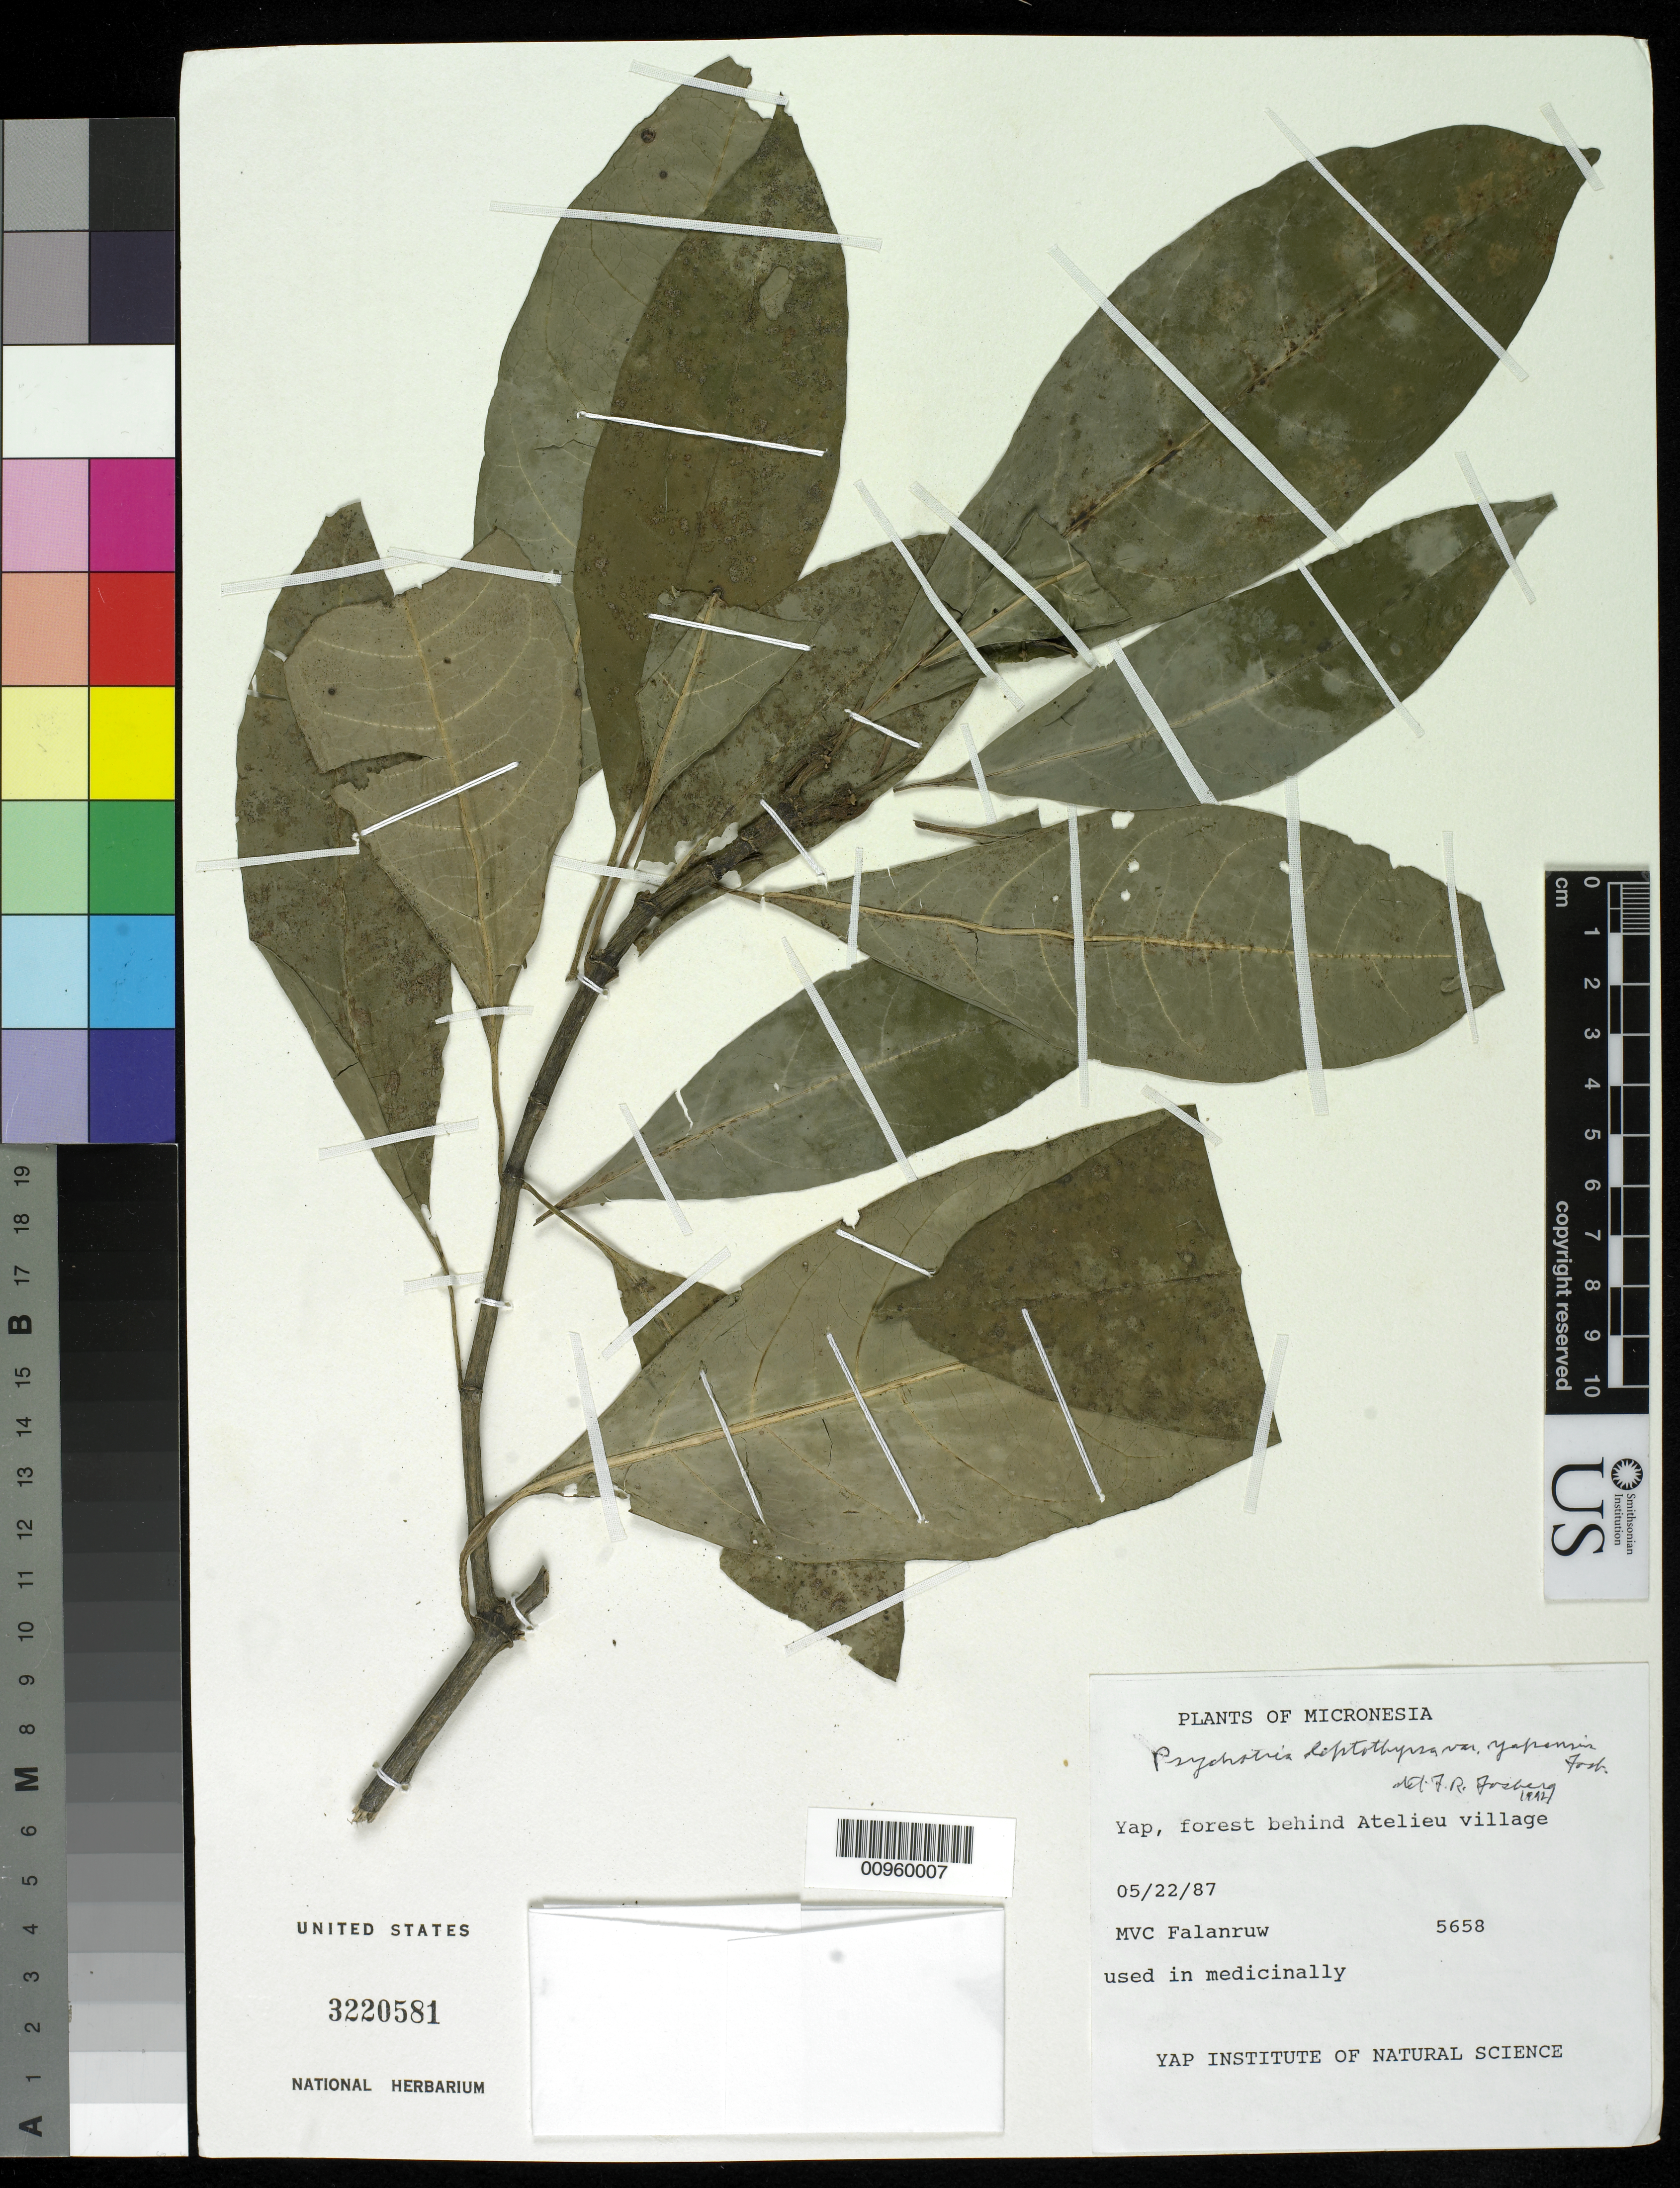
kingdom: Plantae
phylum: Tracheophyta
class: Magnoliopsida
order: Gentianales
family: Rubiaceae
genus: Psychotria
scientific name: Psychotria leptothyrsa var. yapensis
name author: Fosberg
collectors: M. V. Falanruw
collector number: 5658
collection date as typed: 22 May 1987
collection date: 1987-05-22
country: Micronesia, Federated States of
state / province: Yap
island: Yap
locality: Forest behind Atelieu village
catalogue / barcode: US 3220581